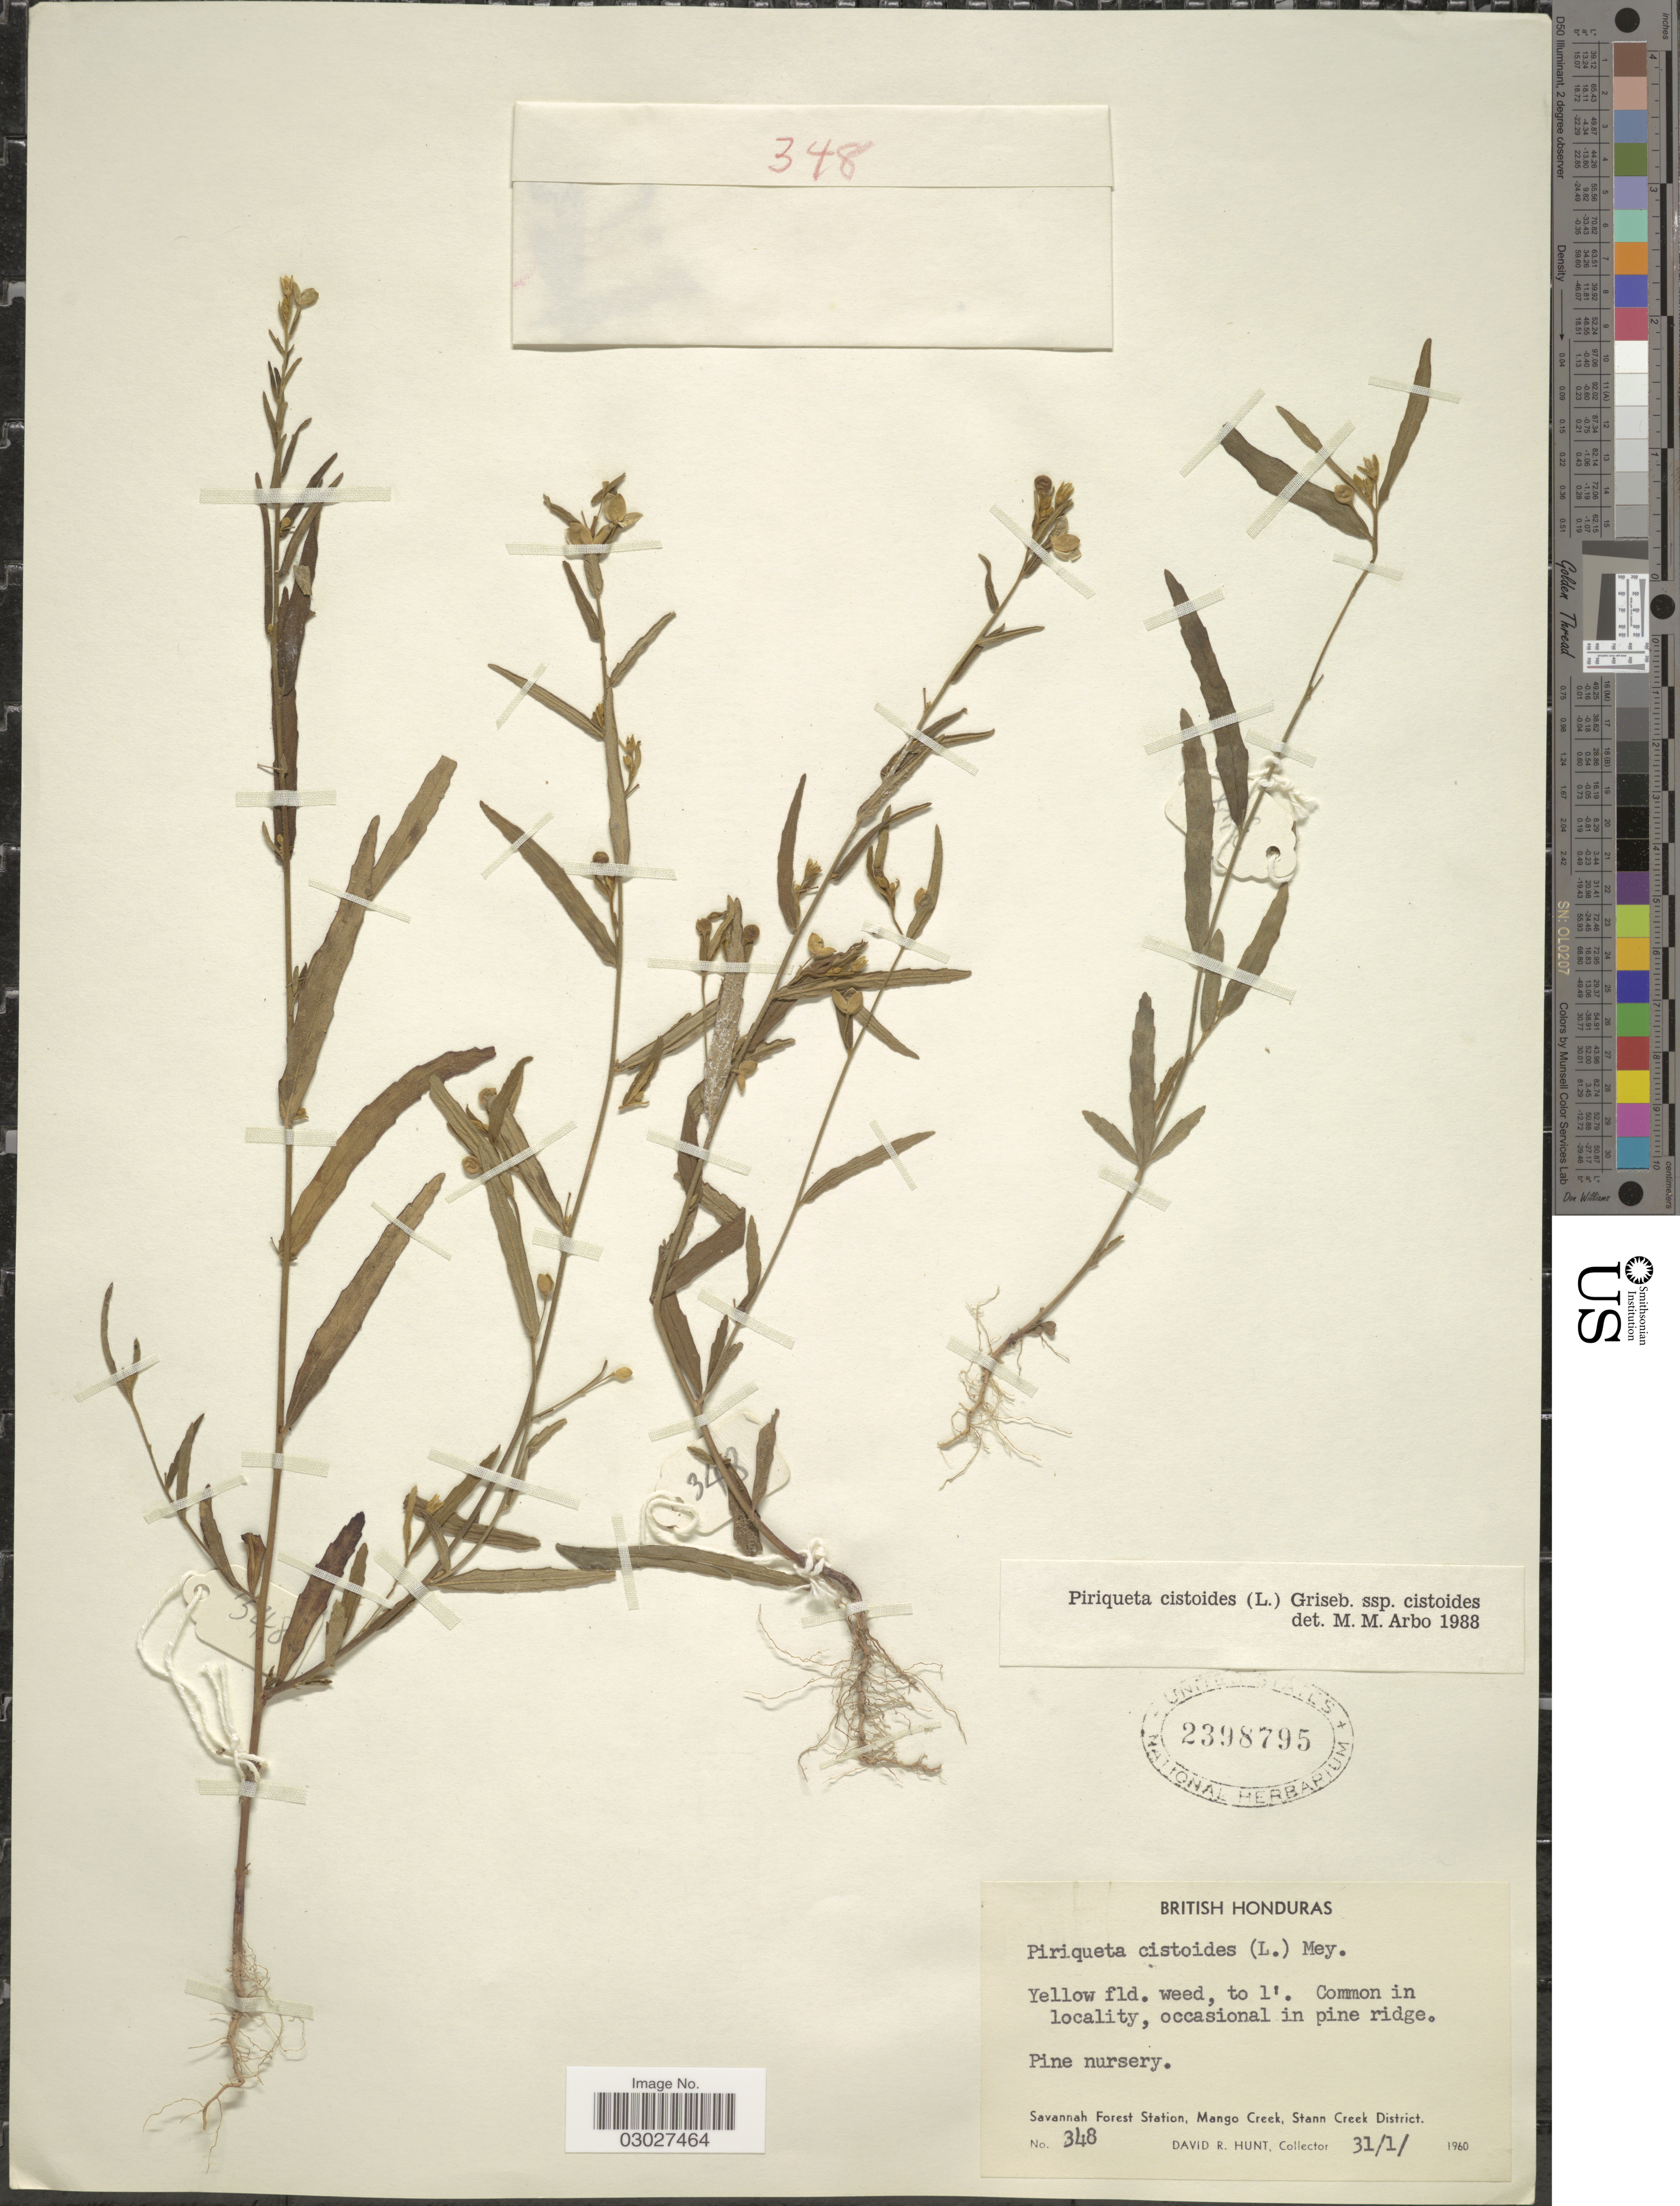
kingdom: Plantae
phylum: Tracheophyta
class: Magnoliopsida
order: Malpighiales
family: Turneraceae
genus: Piriqueta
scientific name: Piriqueta cistoides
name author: (L.) Griseb.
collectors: D. R. Hunt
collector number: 348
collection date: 1960-01-31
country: Belize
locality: Savannah Forest Station, Mango Creek, Stann Creek District.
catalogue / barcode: US 2398795